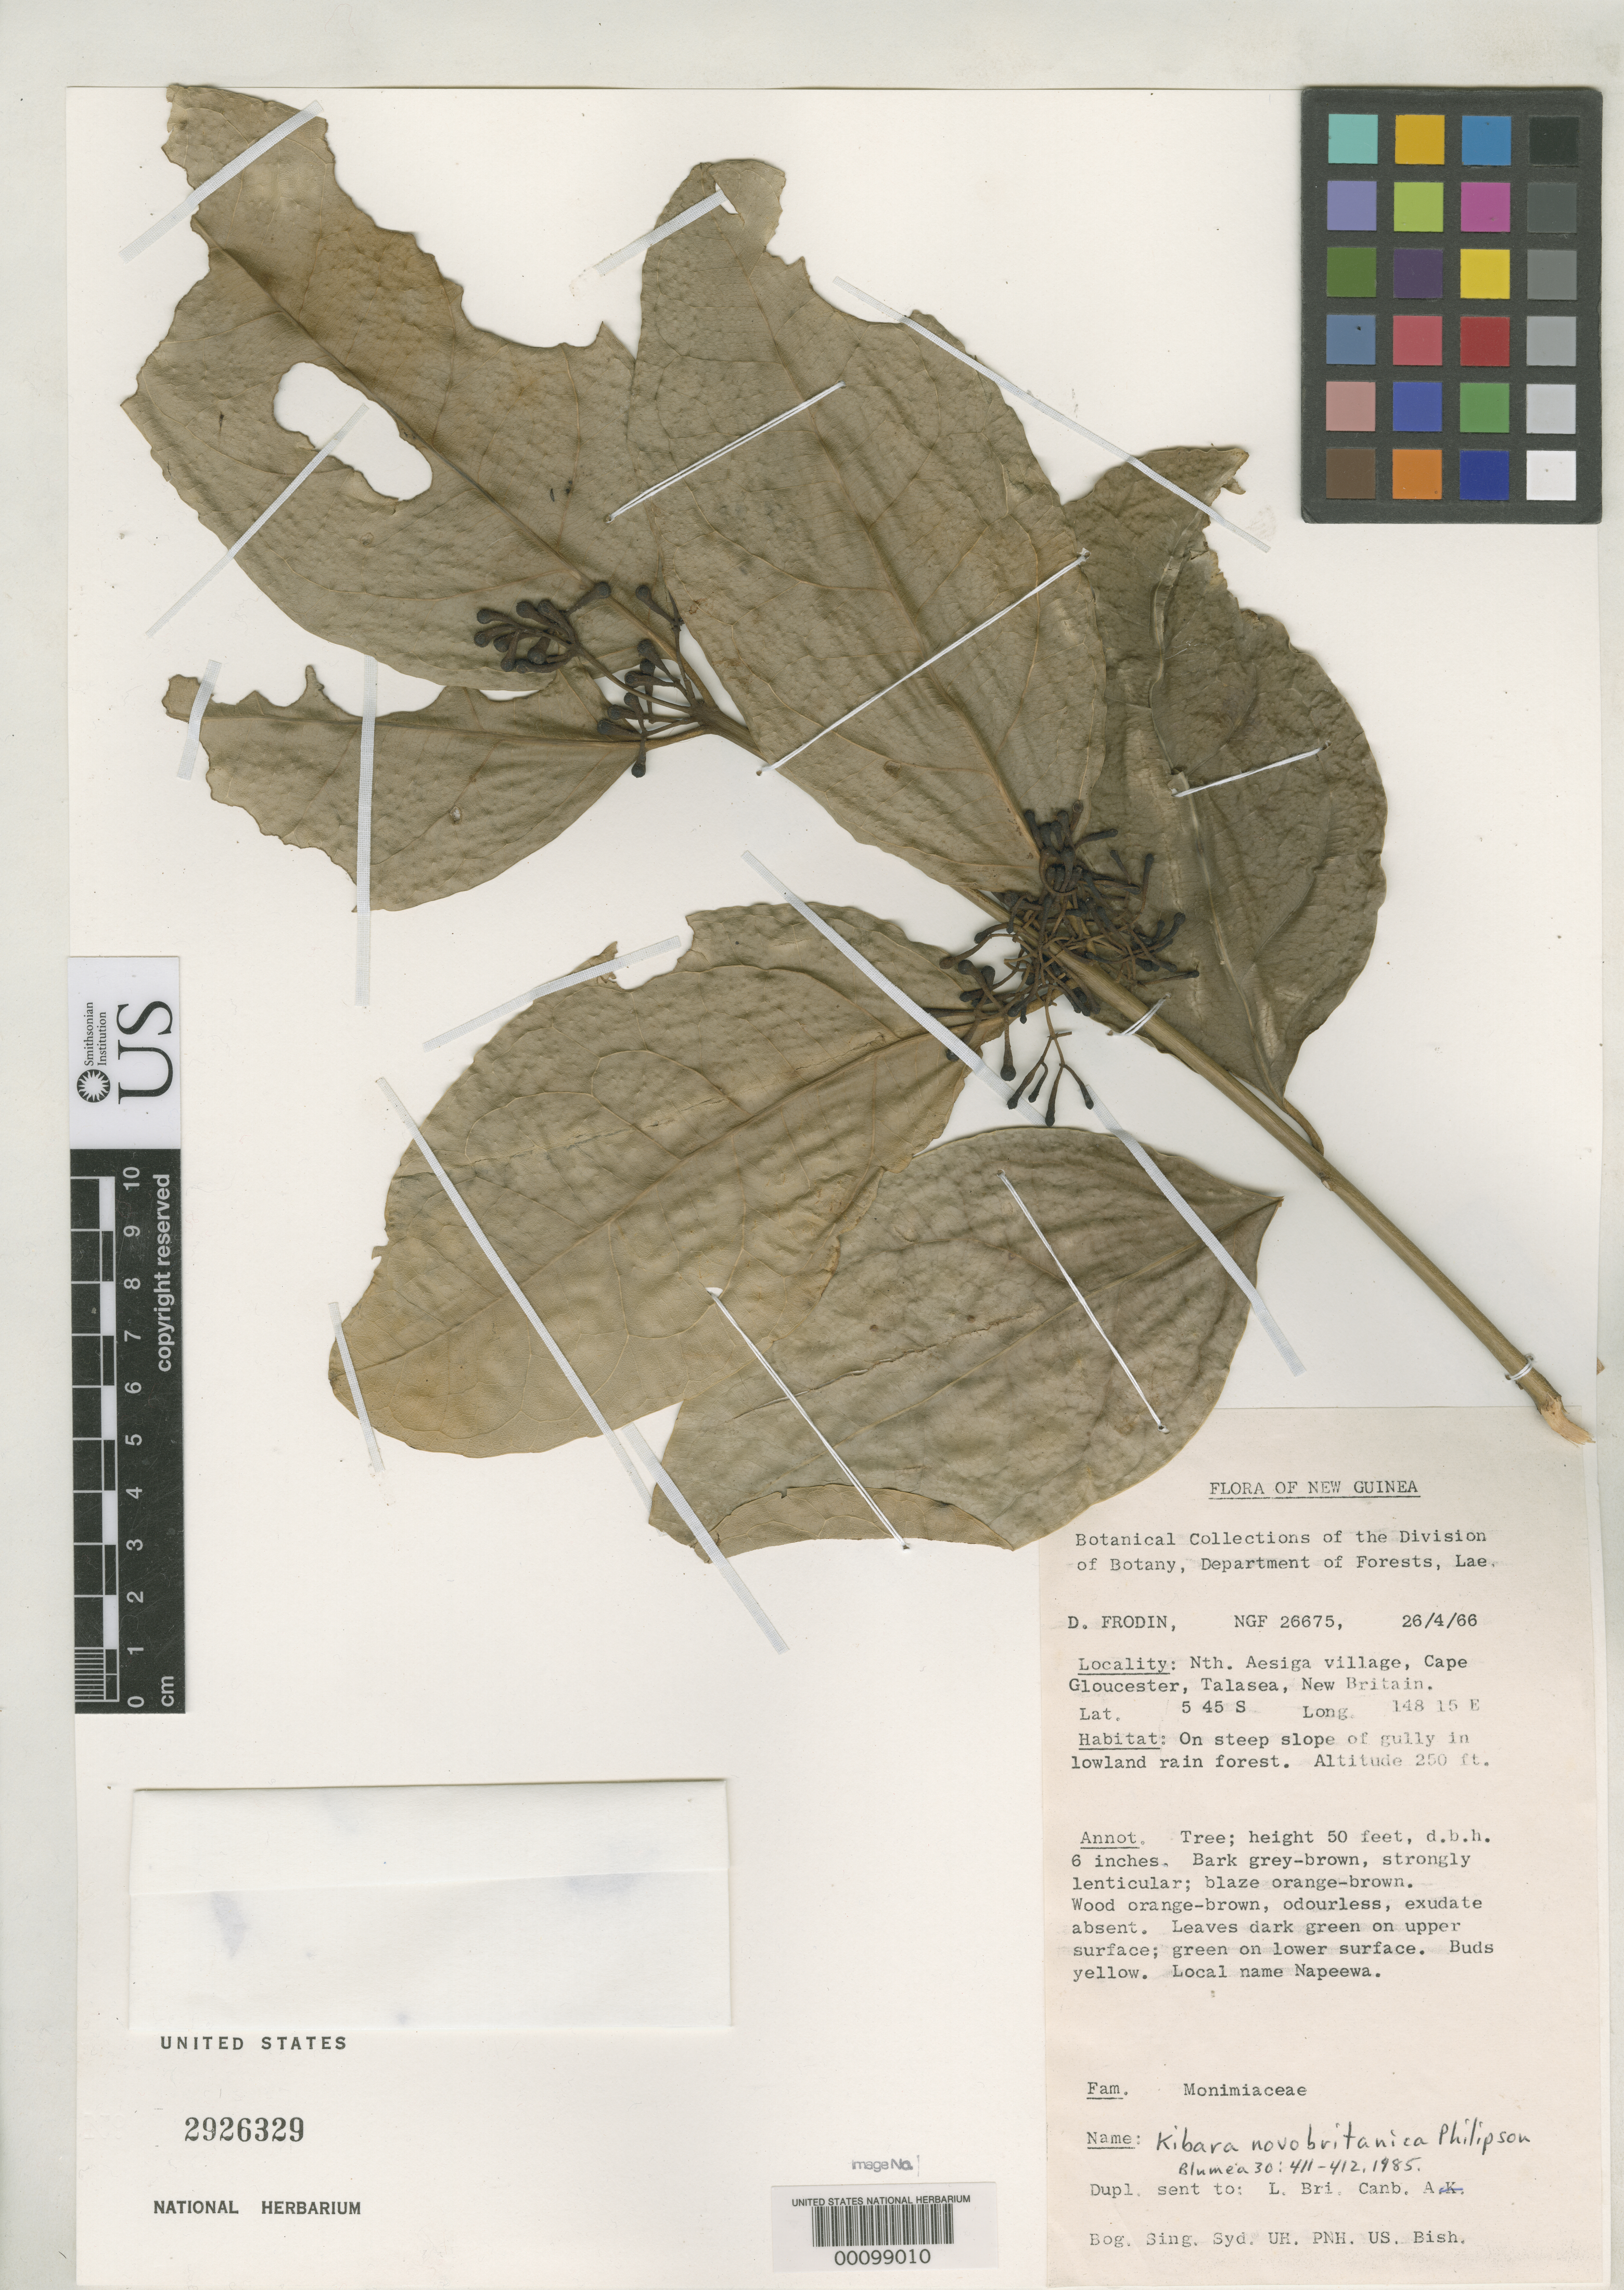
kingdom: Plantae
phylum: Tracheophyta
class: Magnoliopsida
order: Laurales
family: Monimiaceae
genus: Kibara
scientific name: Kibara novobritanica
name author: Philipson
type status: Isotype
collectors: D. G. Frodin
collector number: NGF 26675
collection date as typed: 26 Apr 1966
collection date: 1966-04-26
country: Papua New Guinea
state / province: West New Britain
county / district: Talasea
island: New Britain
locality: North Aesiga village, Cape Gloucester, Talasea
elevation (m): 76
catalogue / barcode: US 2926329